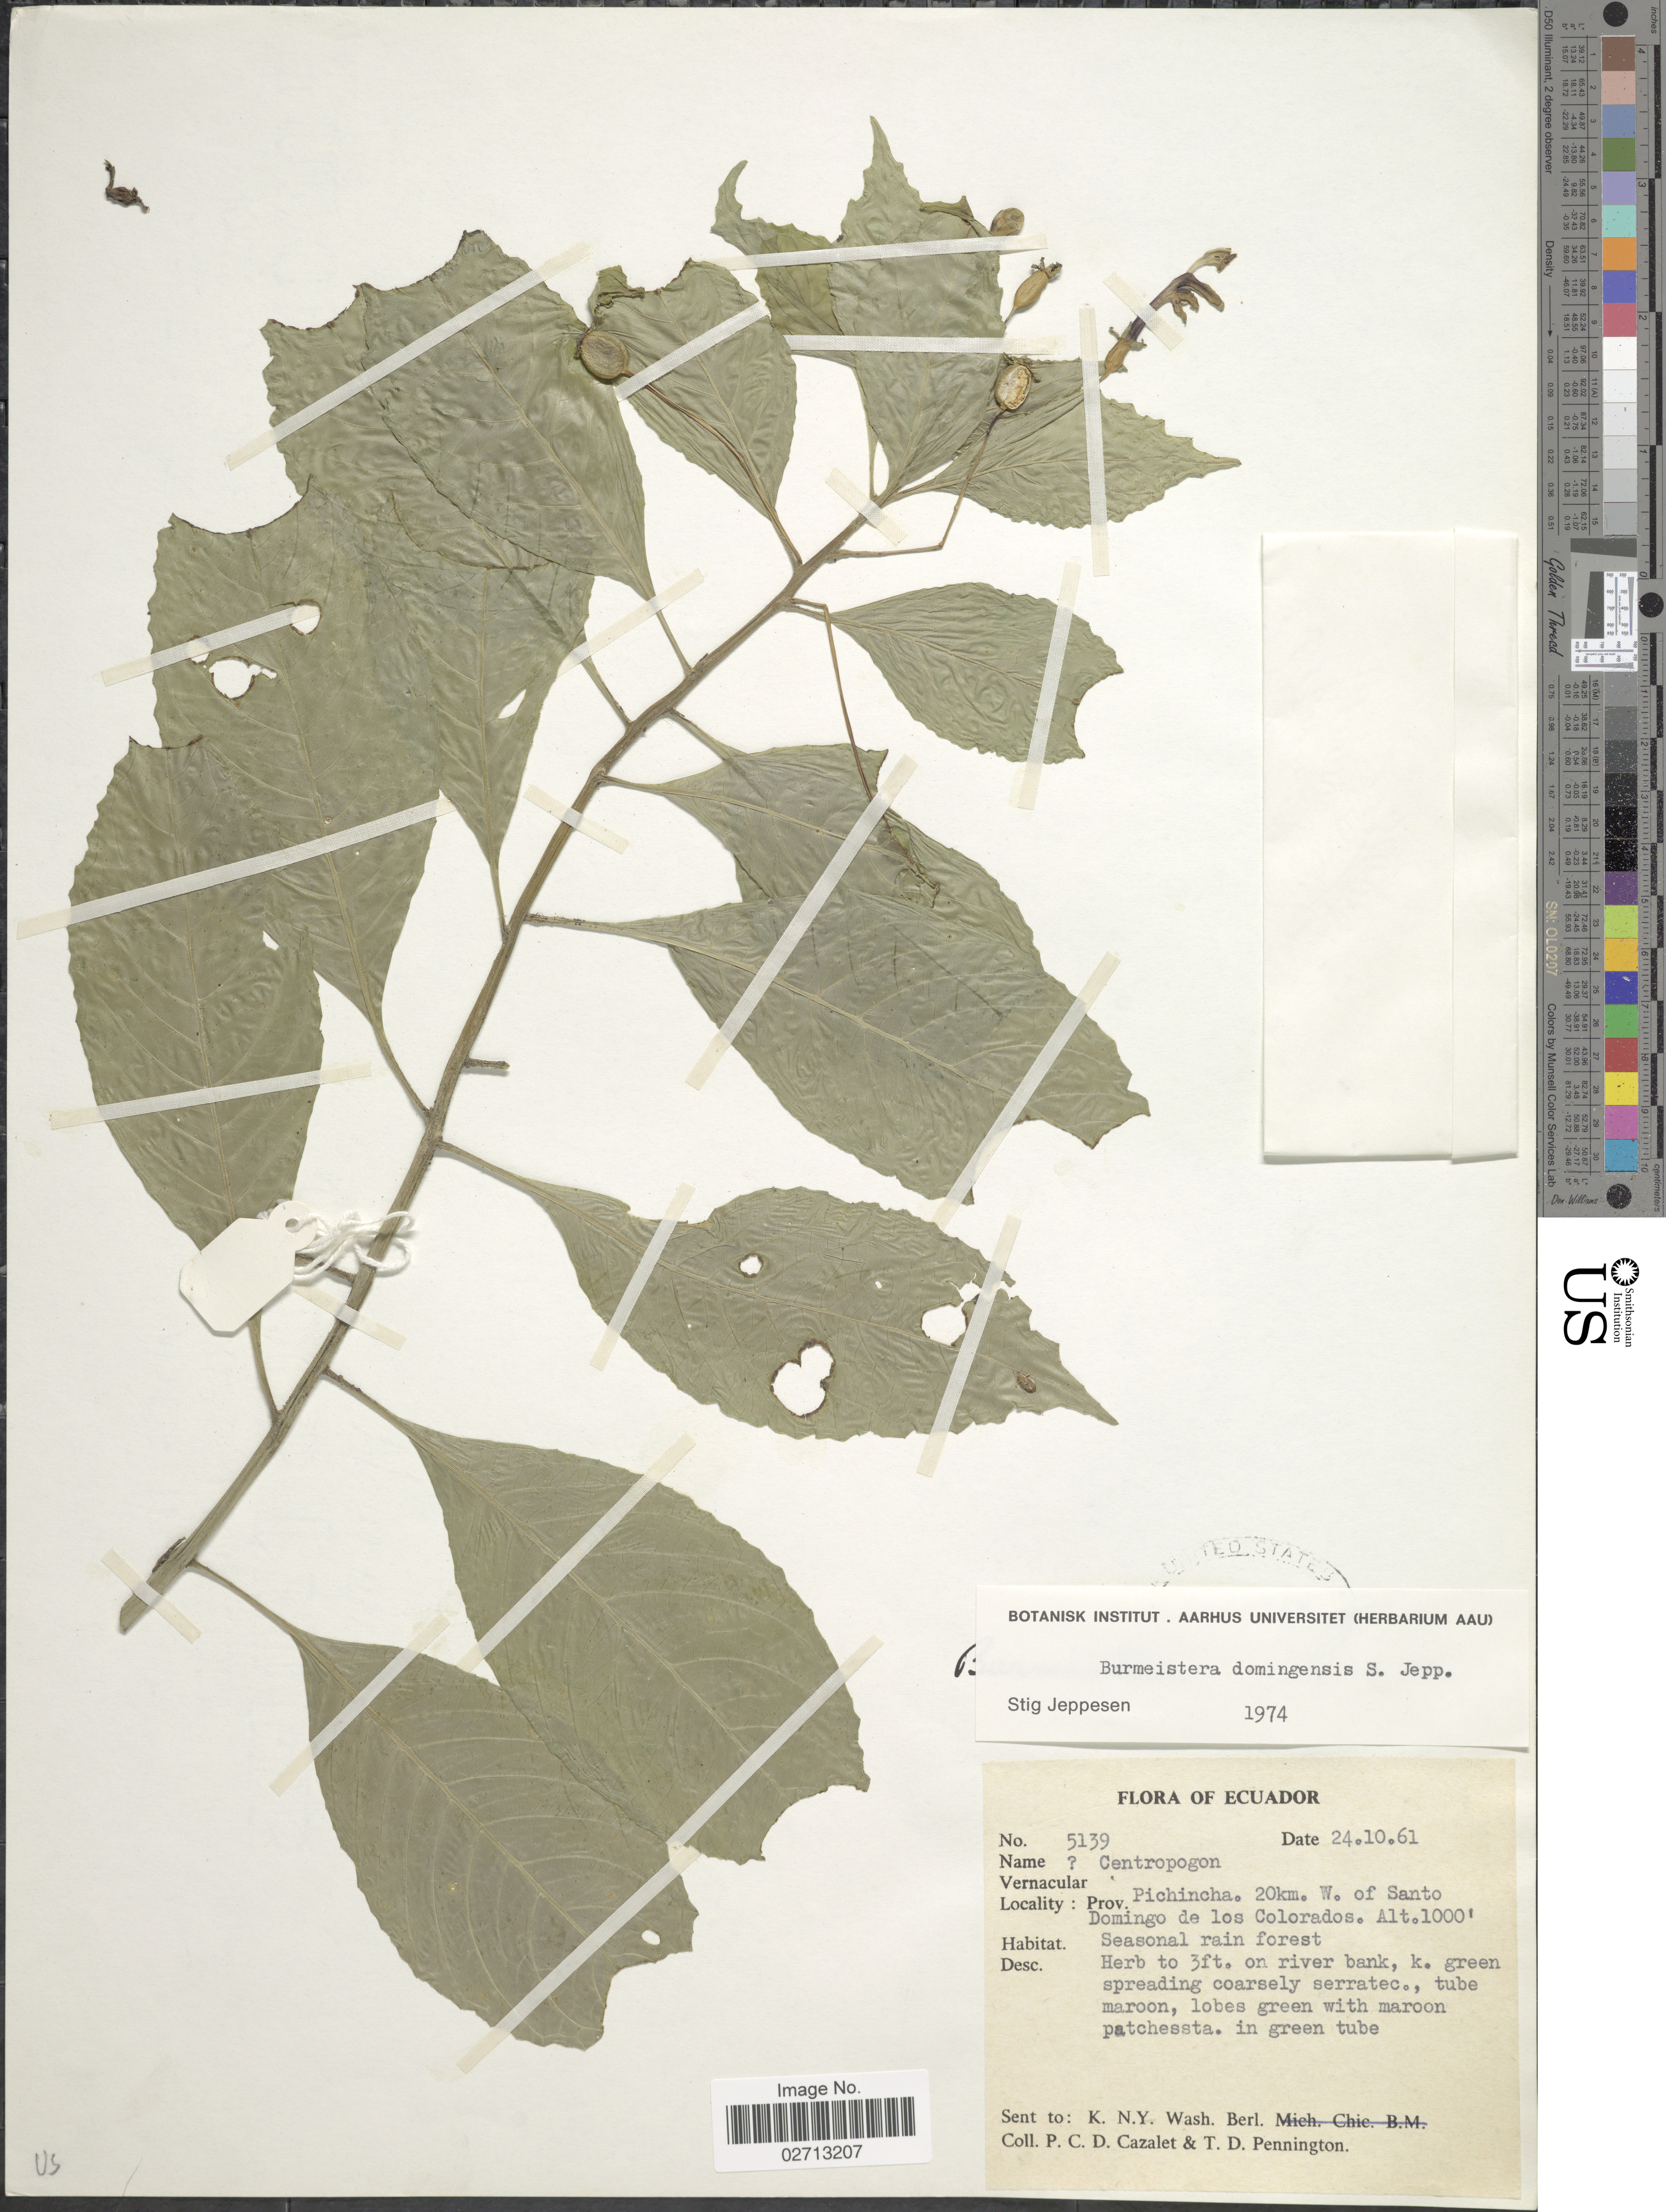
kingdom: Plantae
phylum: Tracheophyta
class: Magnoliopsida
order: Asterales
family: Campanulaceae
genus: Burmeistera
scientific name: Burmeistera domingensis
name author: Jeppesen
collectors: P. C. D. Cazalet & T. D. Pennington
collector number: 5139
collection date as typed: Transcribed d/m/y: 24/10/61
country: Ecuador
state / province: Pichincha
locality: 20km. W. of Santo Domingo de los Colorados.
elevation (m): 305